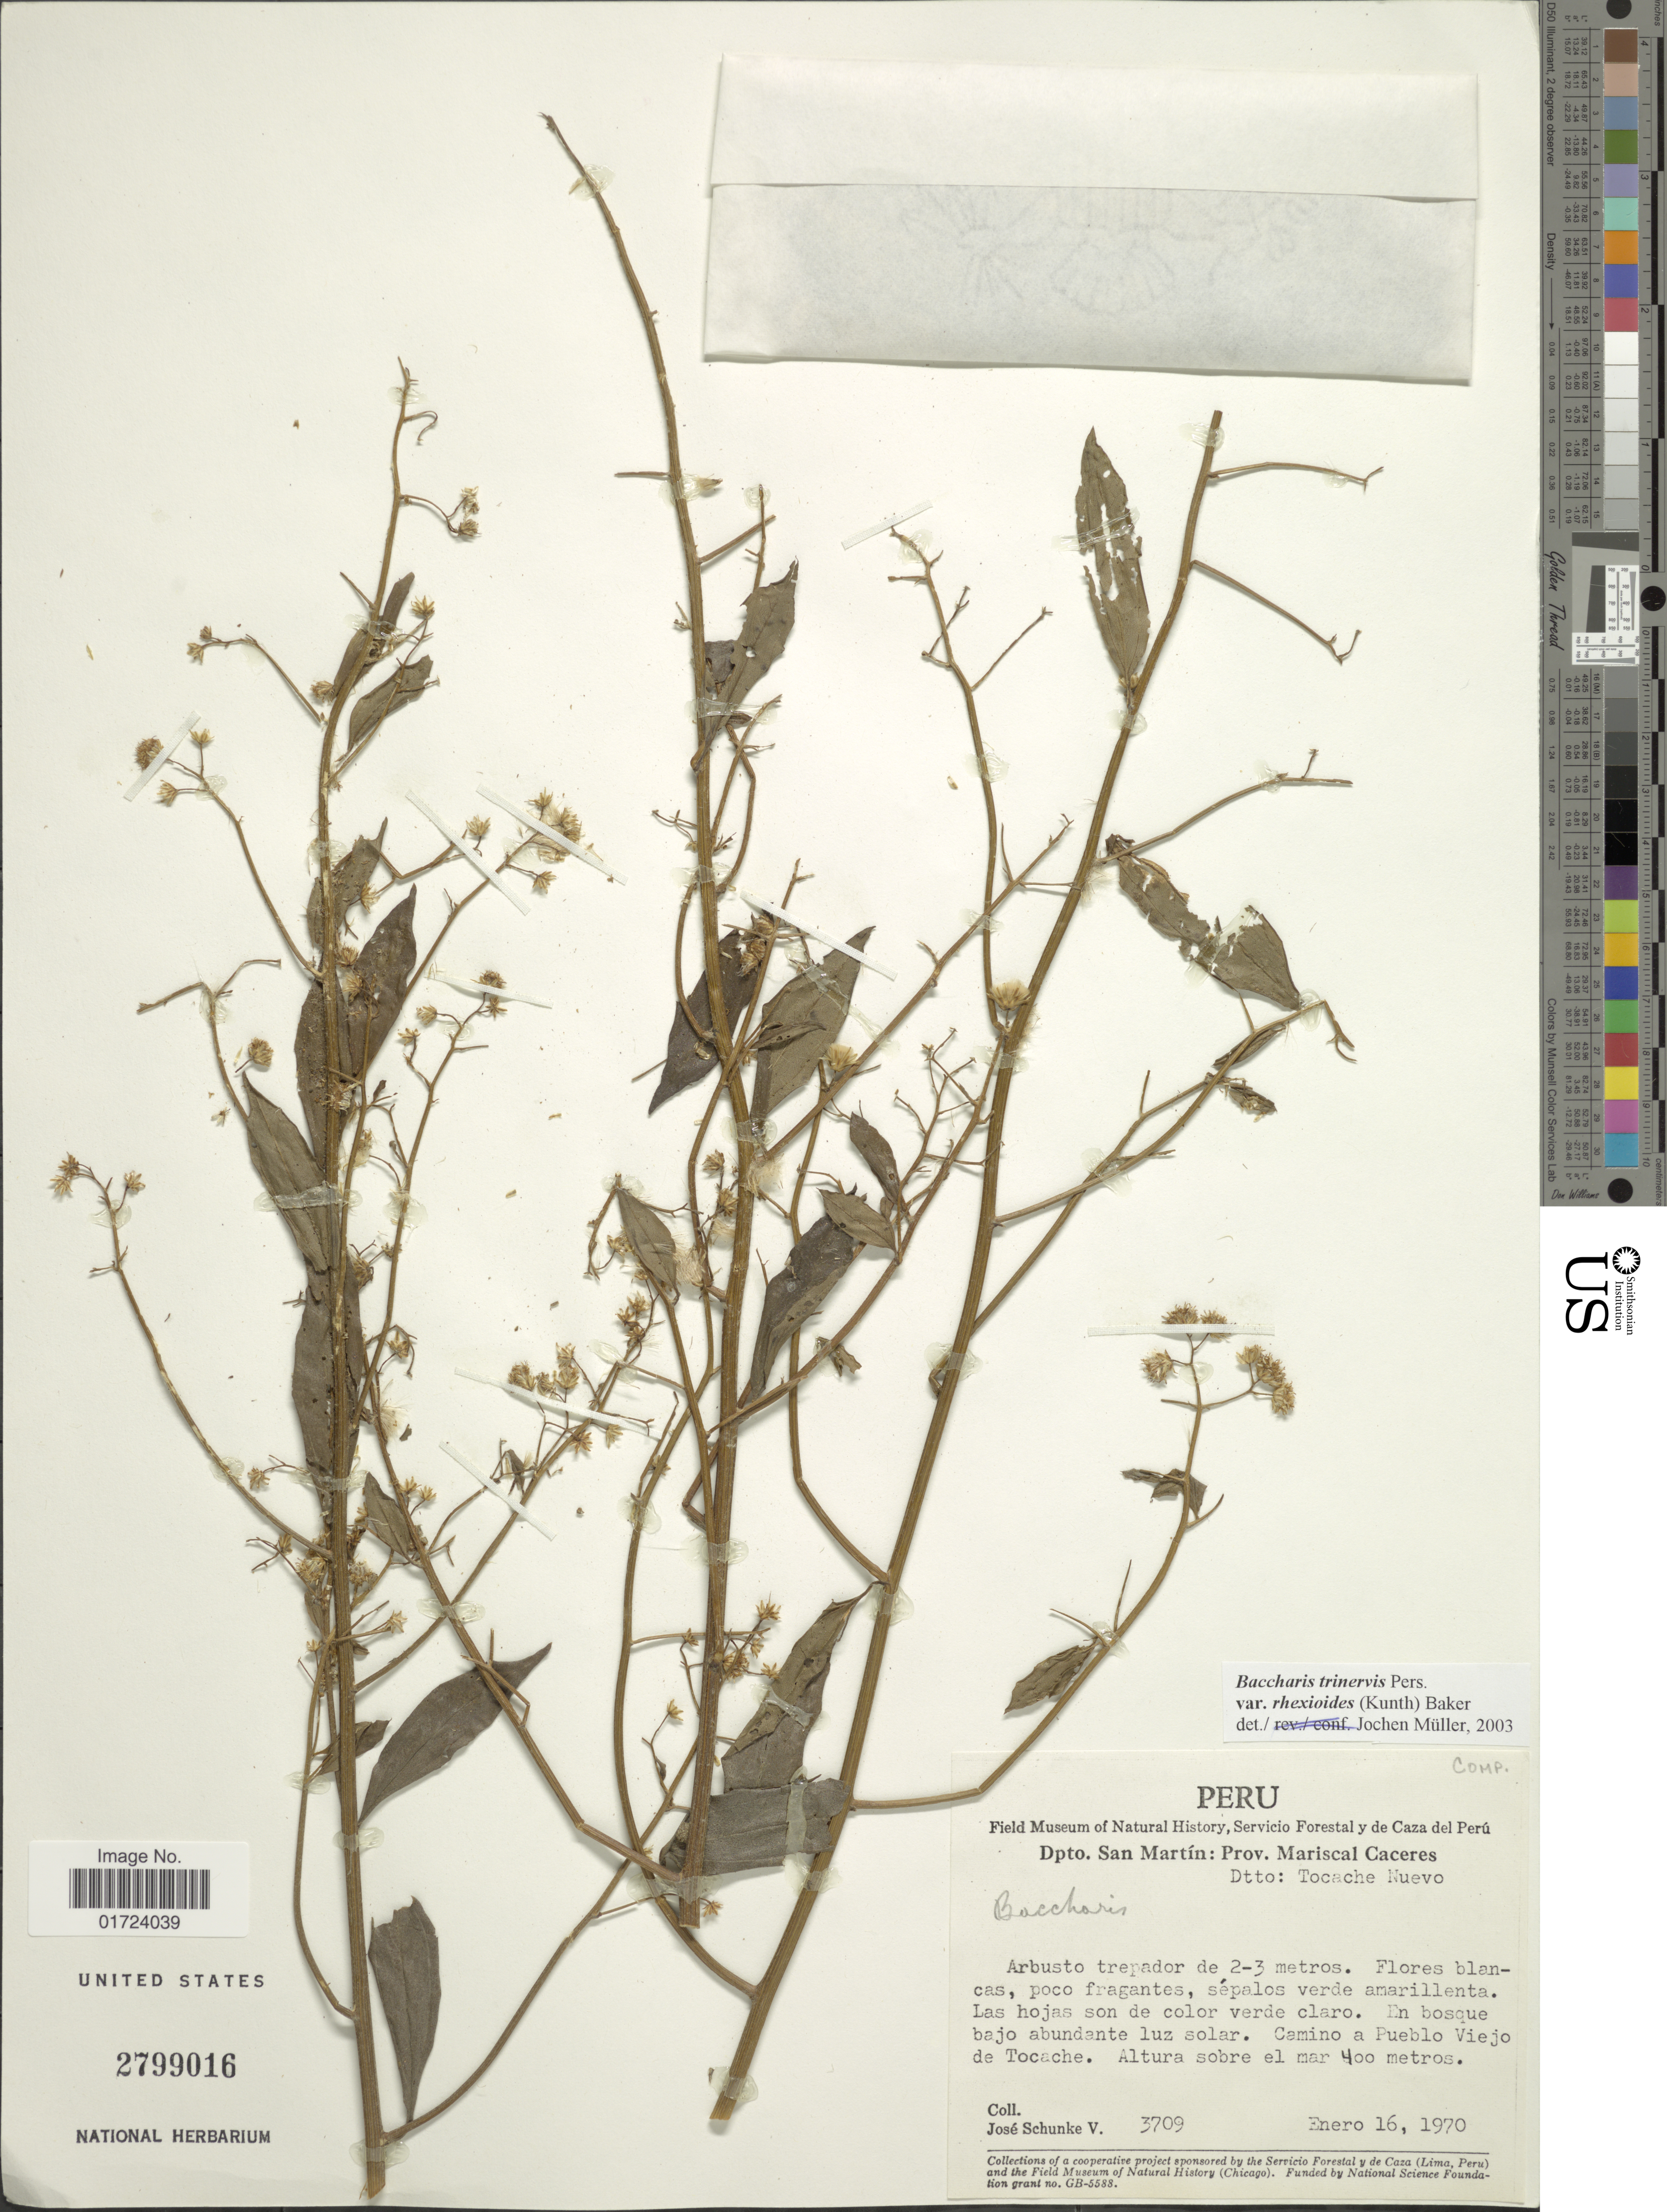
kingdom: Plantae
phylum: Tracheophyta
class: Magnoliopsida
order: Asterales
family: Asteraceae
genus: Baccharis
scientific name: Baccharis trinervis var. rhexioides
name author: (Kunth) Baker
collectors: J. Schunke Vigo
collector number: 3709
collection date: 1970-01-16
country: Peru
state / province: San Martín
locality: Dpto. San Martin: Prov. Mariscal Caceres, Dtto: Tocache Nuevo. Camino a Pueblo Viejo de Tocache.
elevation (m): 400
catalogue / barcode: US 2799016